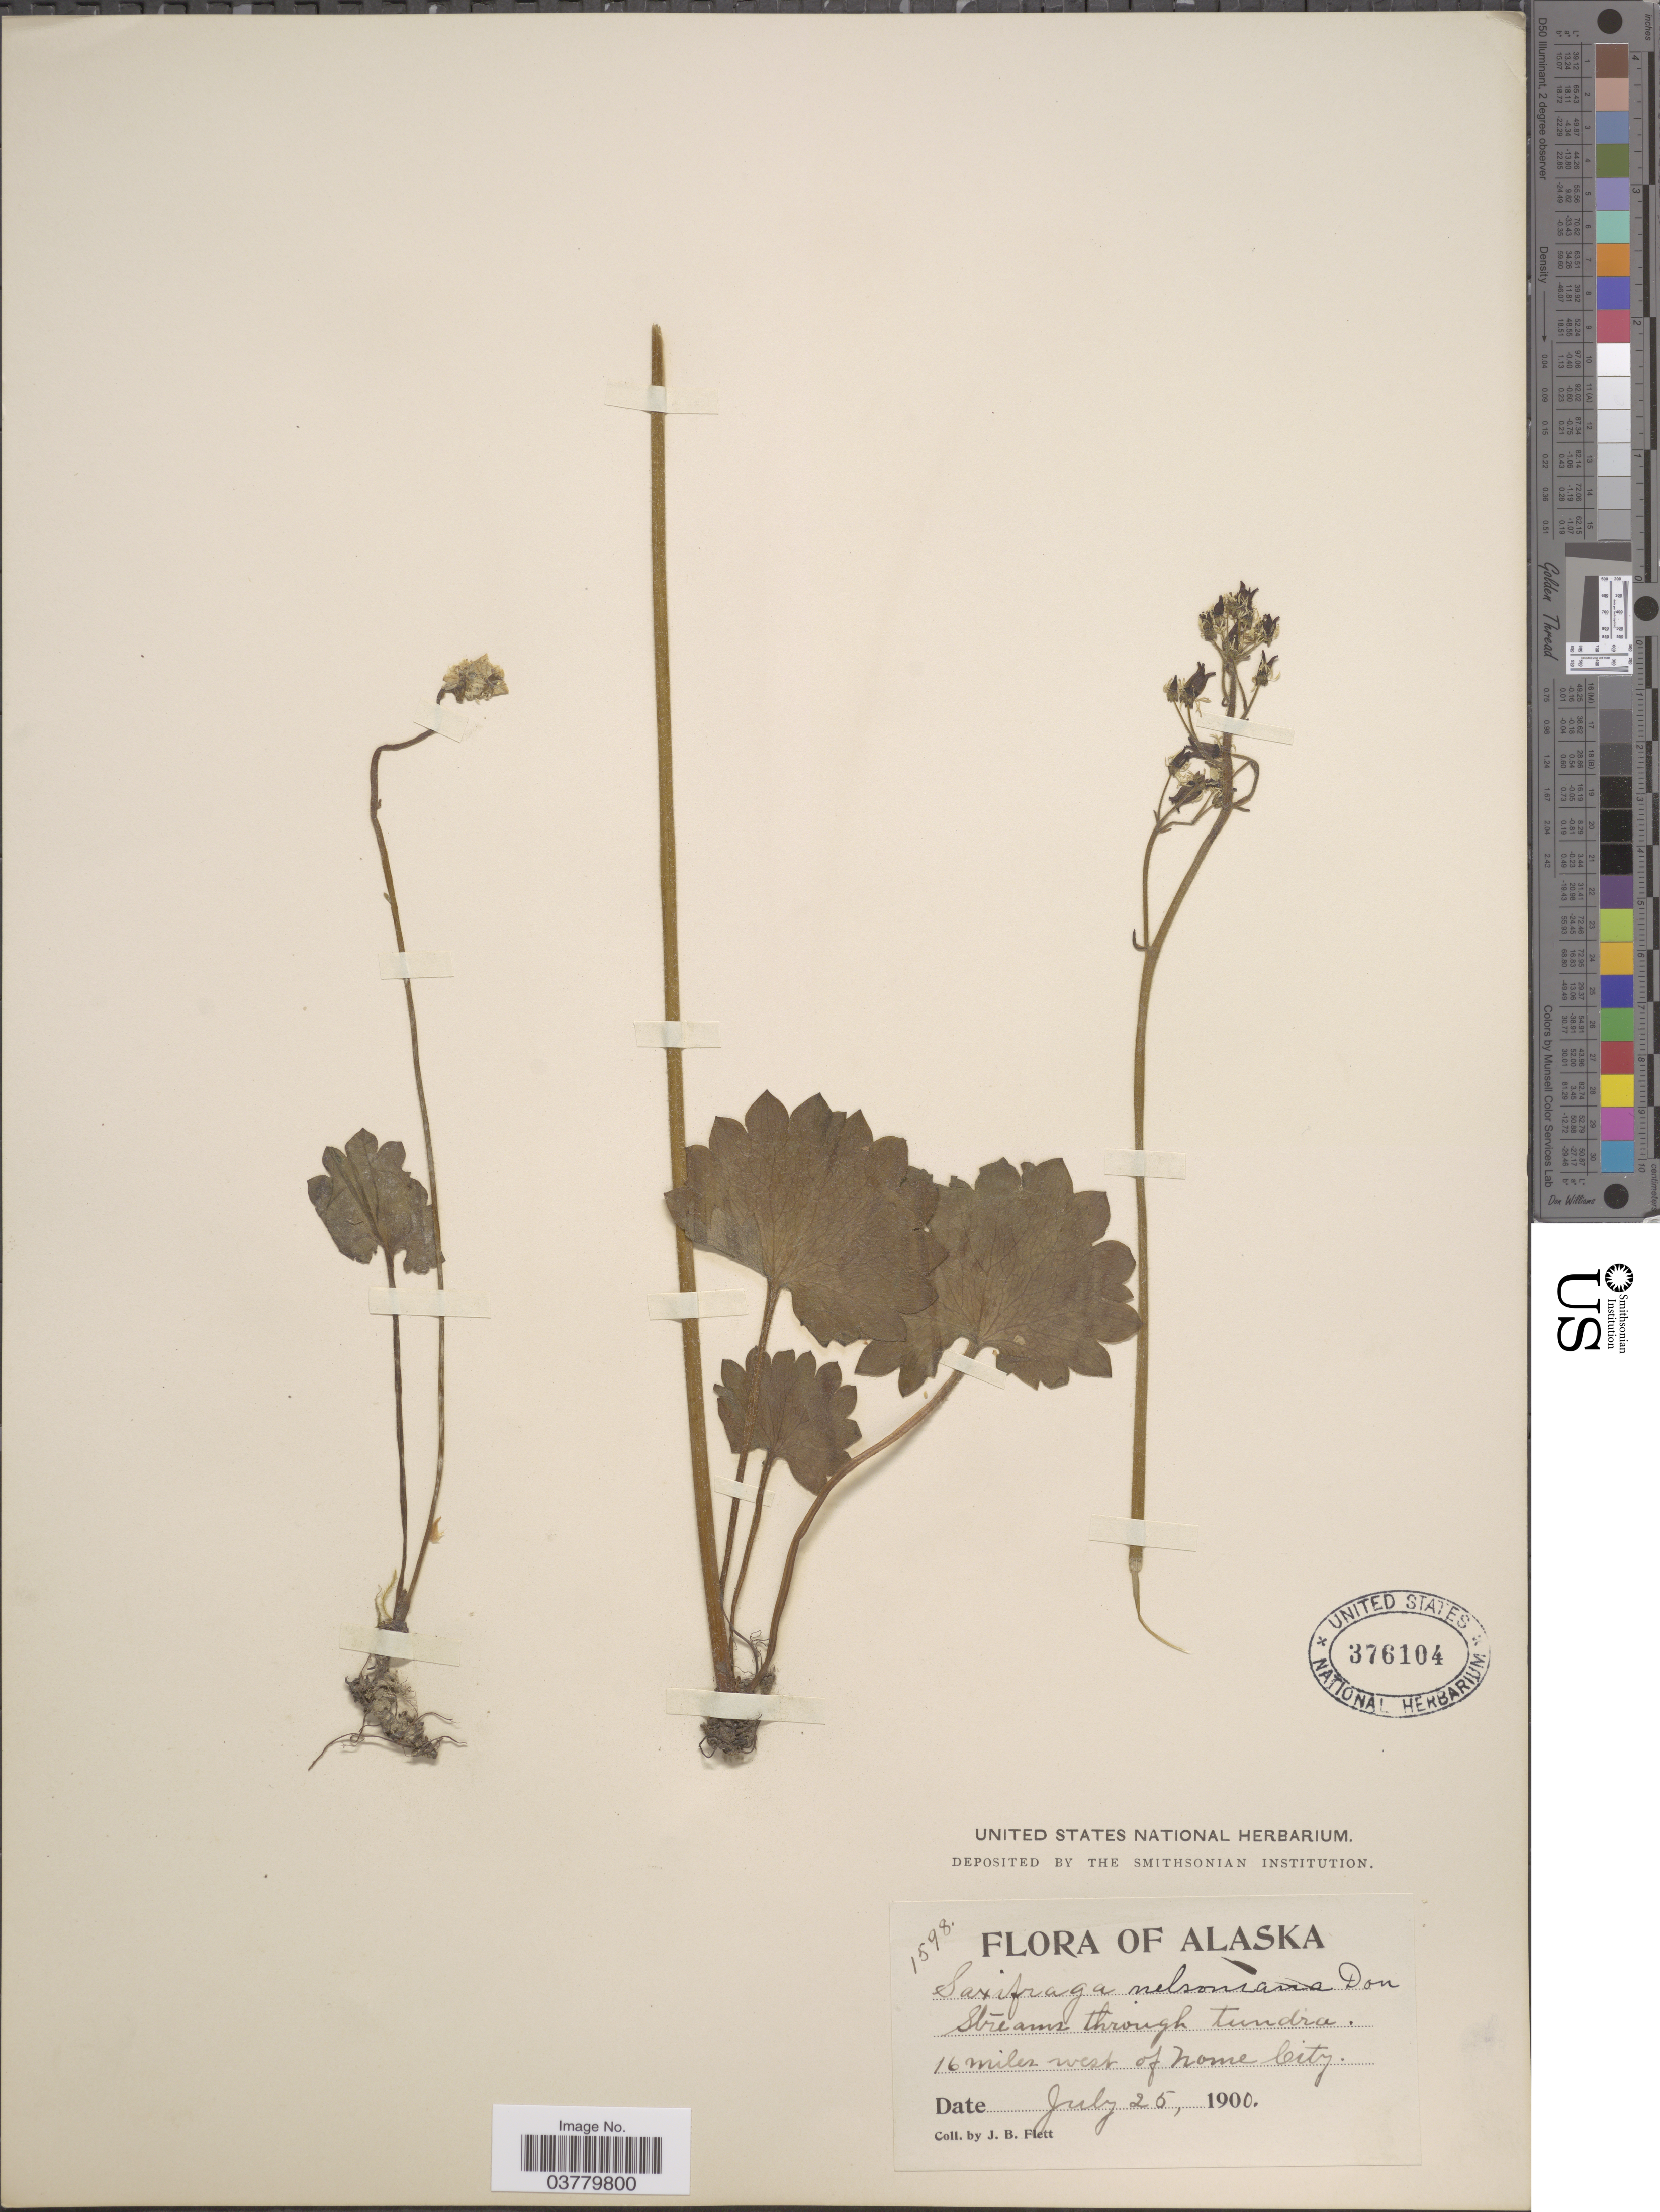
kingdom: Plantae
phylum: Tracheophyta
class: Magnoliopsida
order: Saxifragales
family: Saxifragaceae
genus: Micranthes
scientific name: Micranthes nelsoniana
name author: (D. Don) Small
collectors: J. Flett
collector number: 1598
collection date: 1900-07-25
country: United States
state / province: Alaska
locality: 16 miles west of Nome City.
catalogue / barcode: US 376104